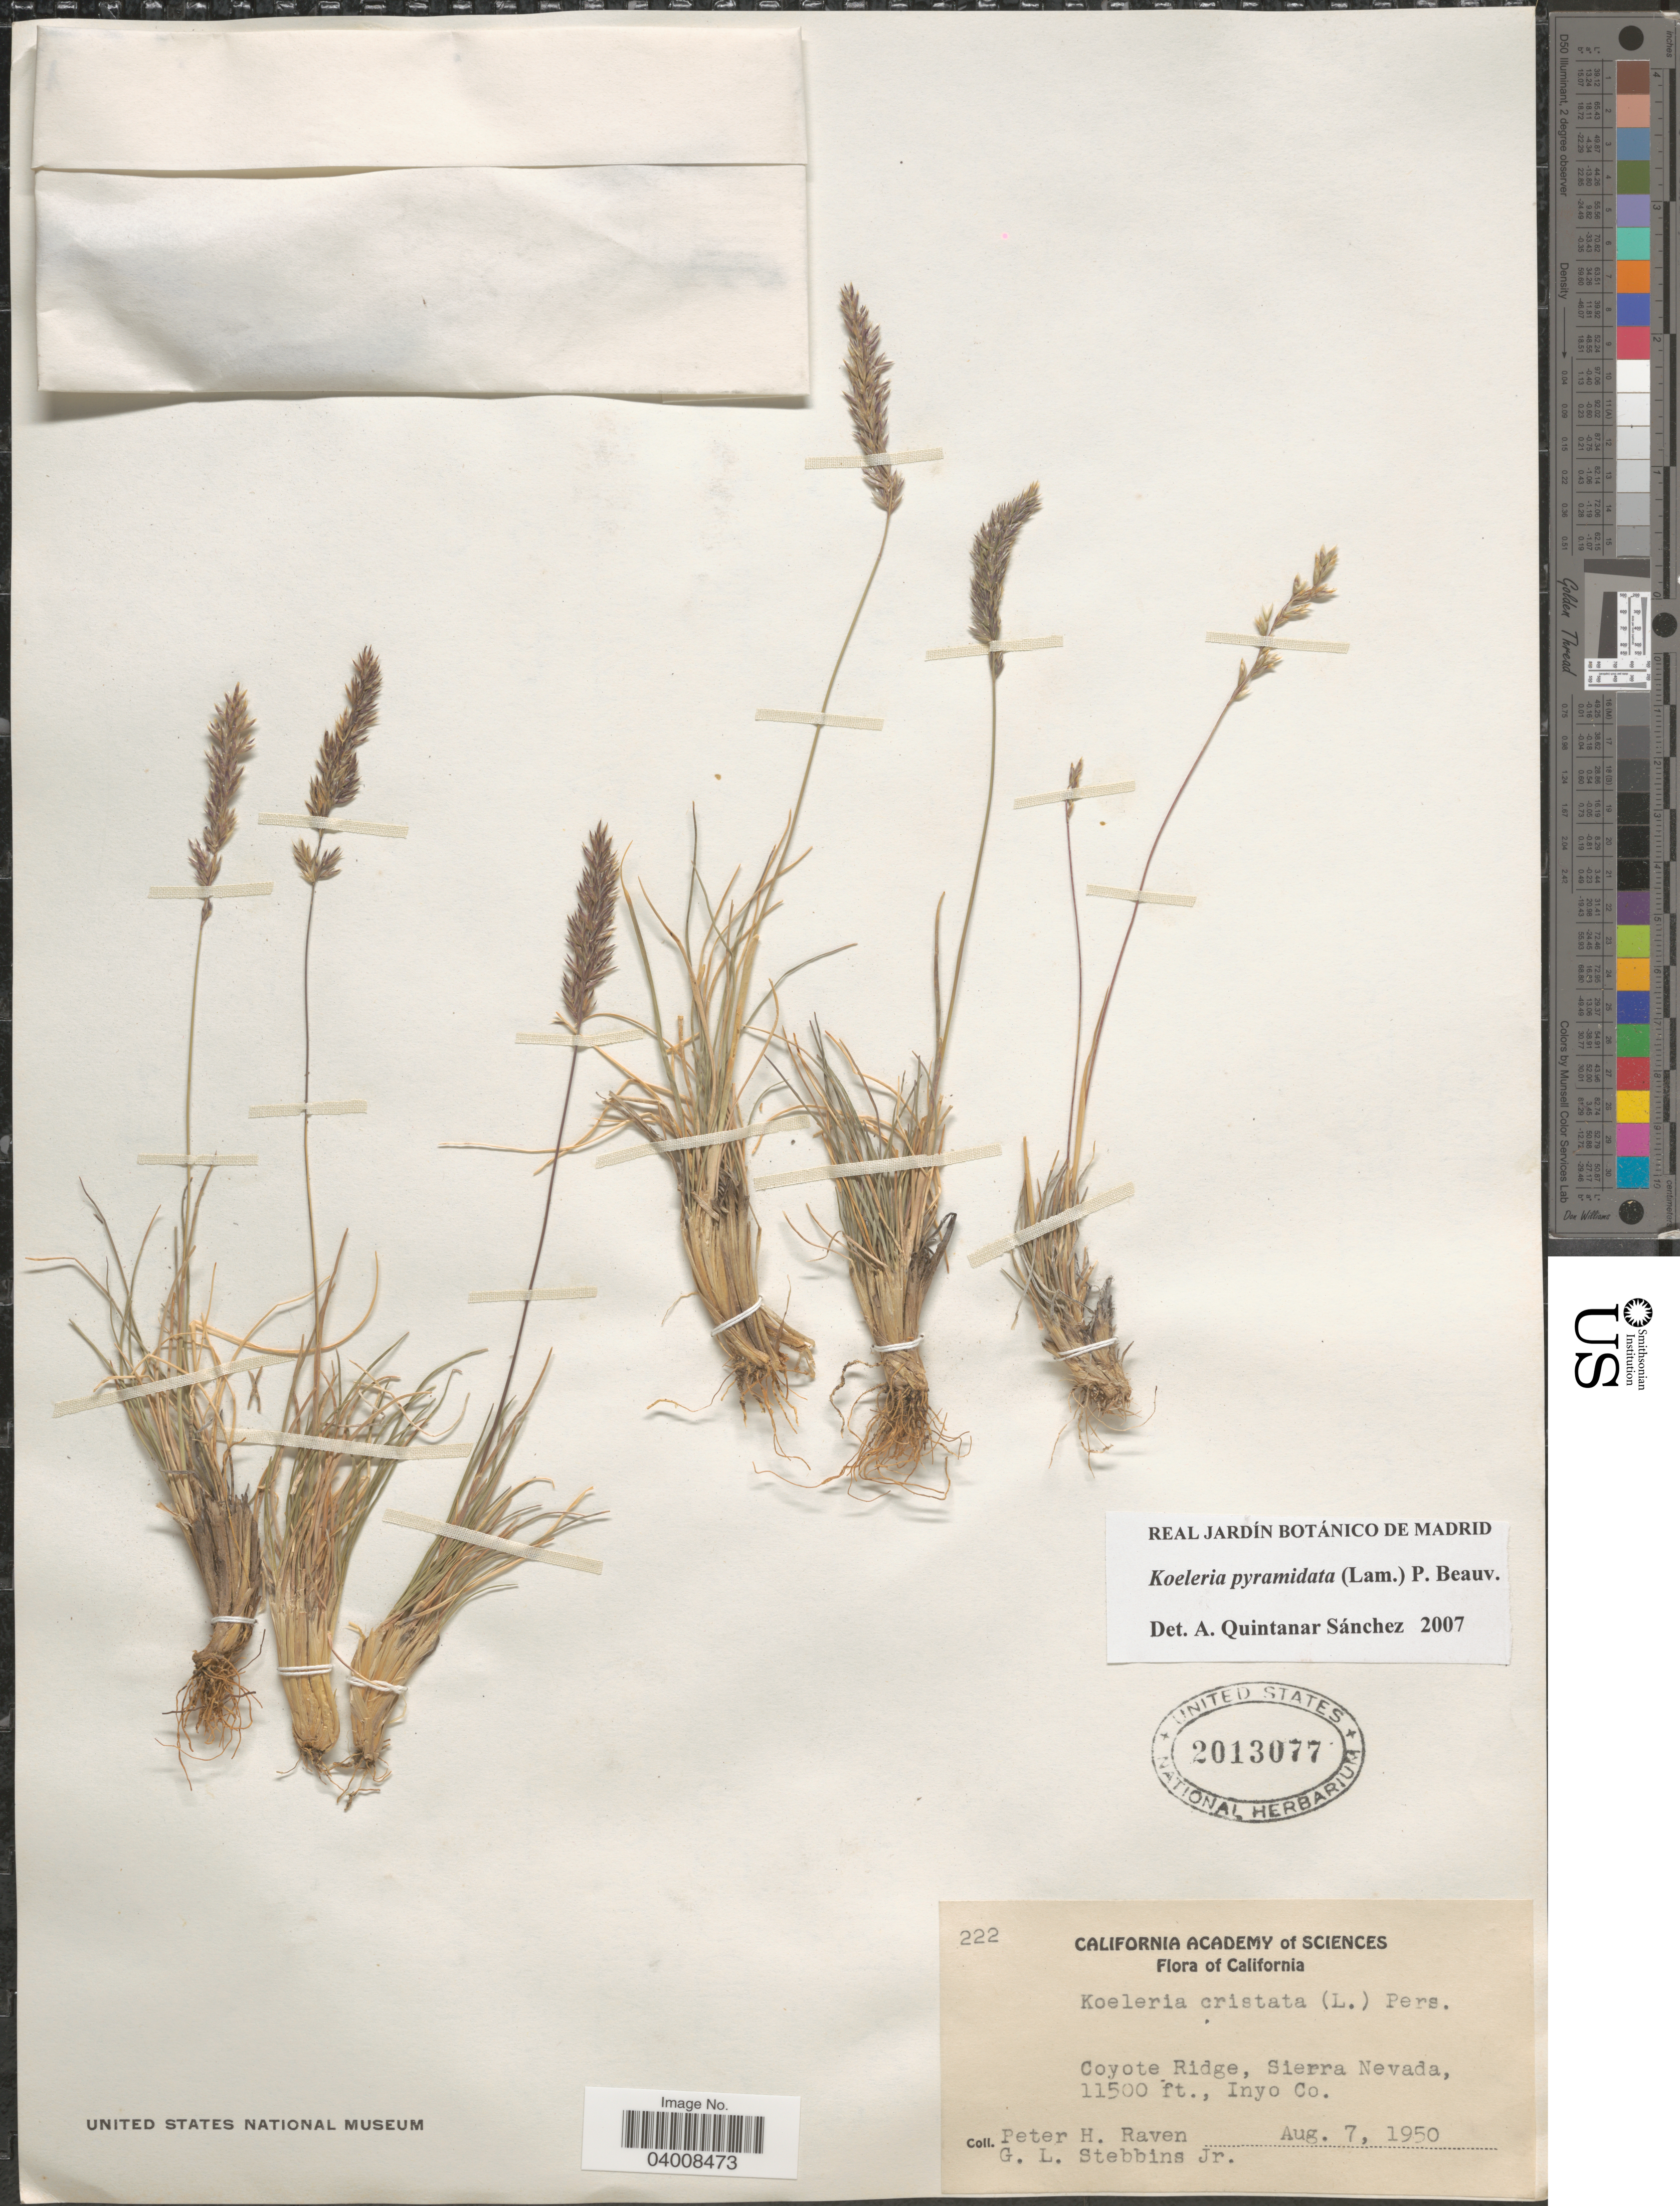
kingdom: Plantae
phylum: Tracheophyta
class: Liliopsida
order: Poales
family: Poaceae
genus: Koeleria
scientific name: Koeleria pyramidata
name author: (Lam.) P. Beauv.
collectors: P. Raven & G. L. Stebbins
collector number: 222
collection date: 1950-08-07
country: United States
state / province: California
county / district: Inyo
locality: Coyote Ridge, Sierra Nevada, Inyo Co.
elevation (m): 3505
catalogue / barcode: US 2013077